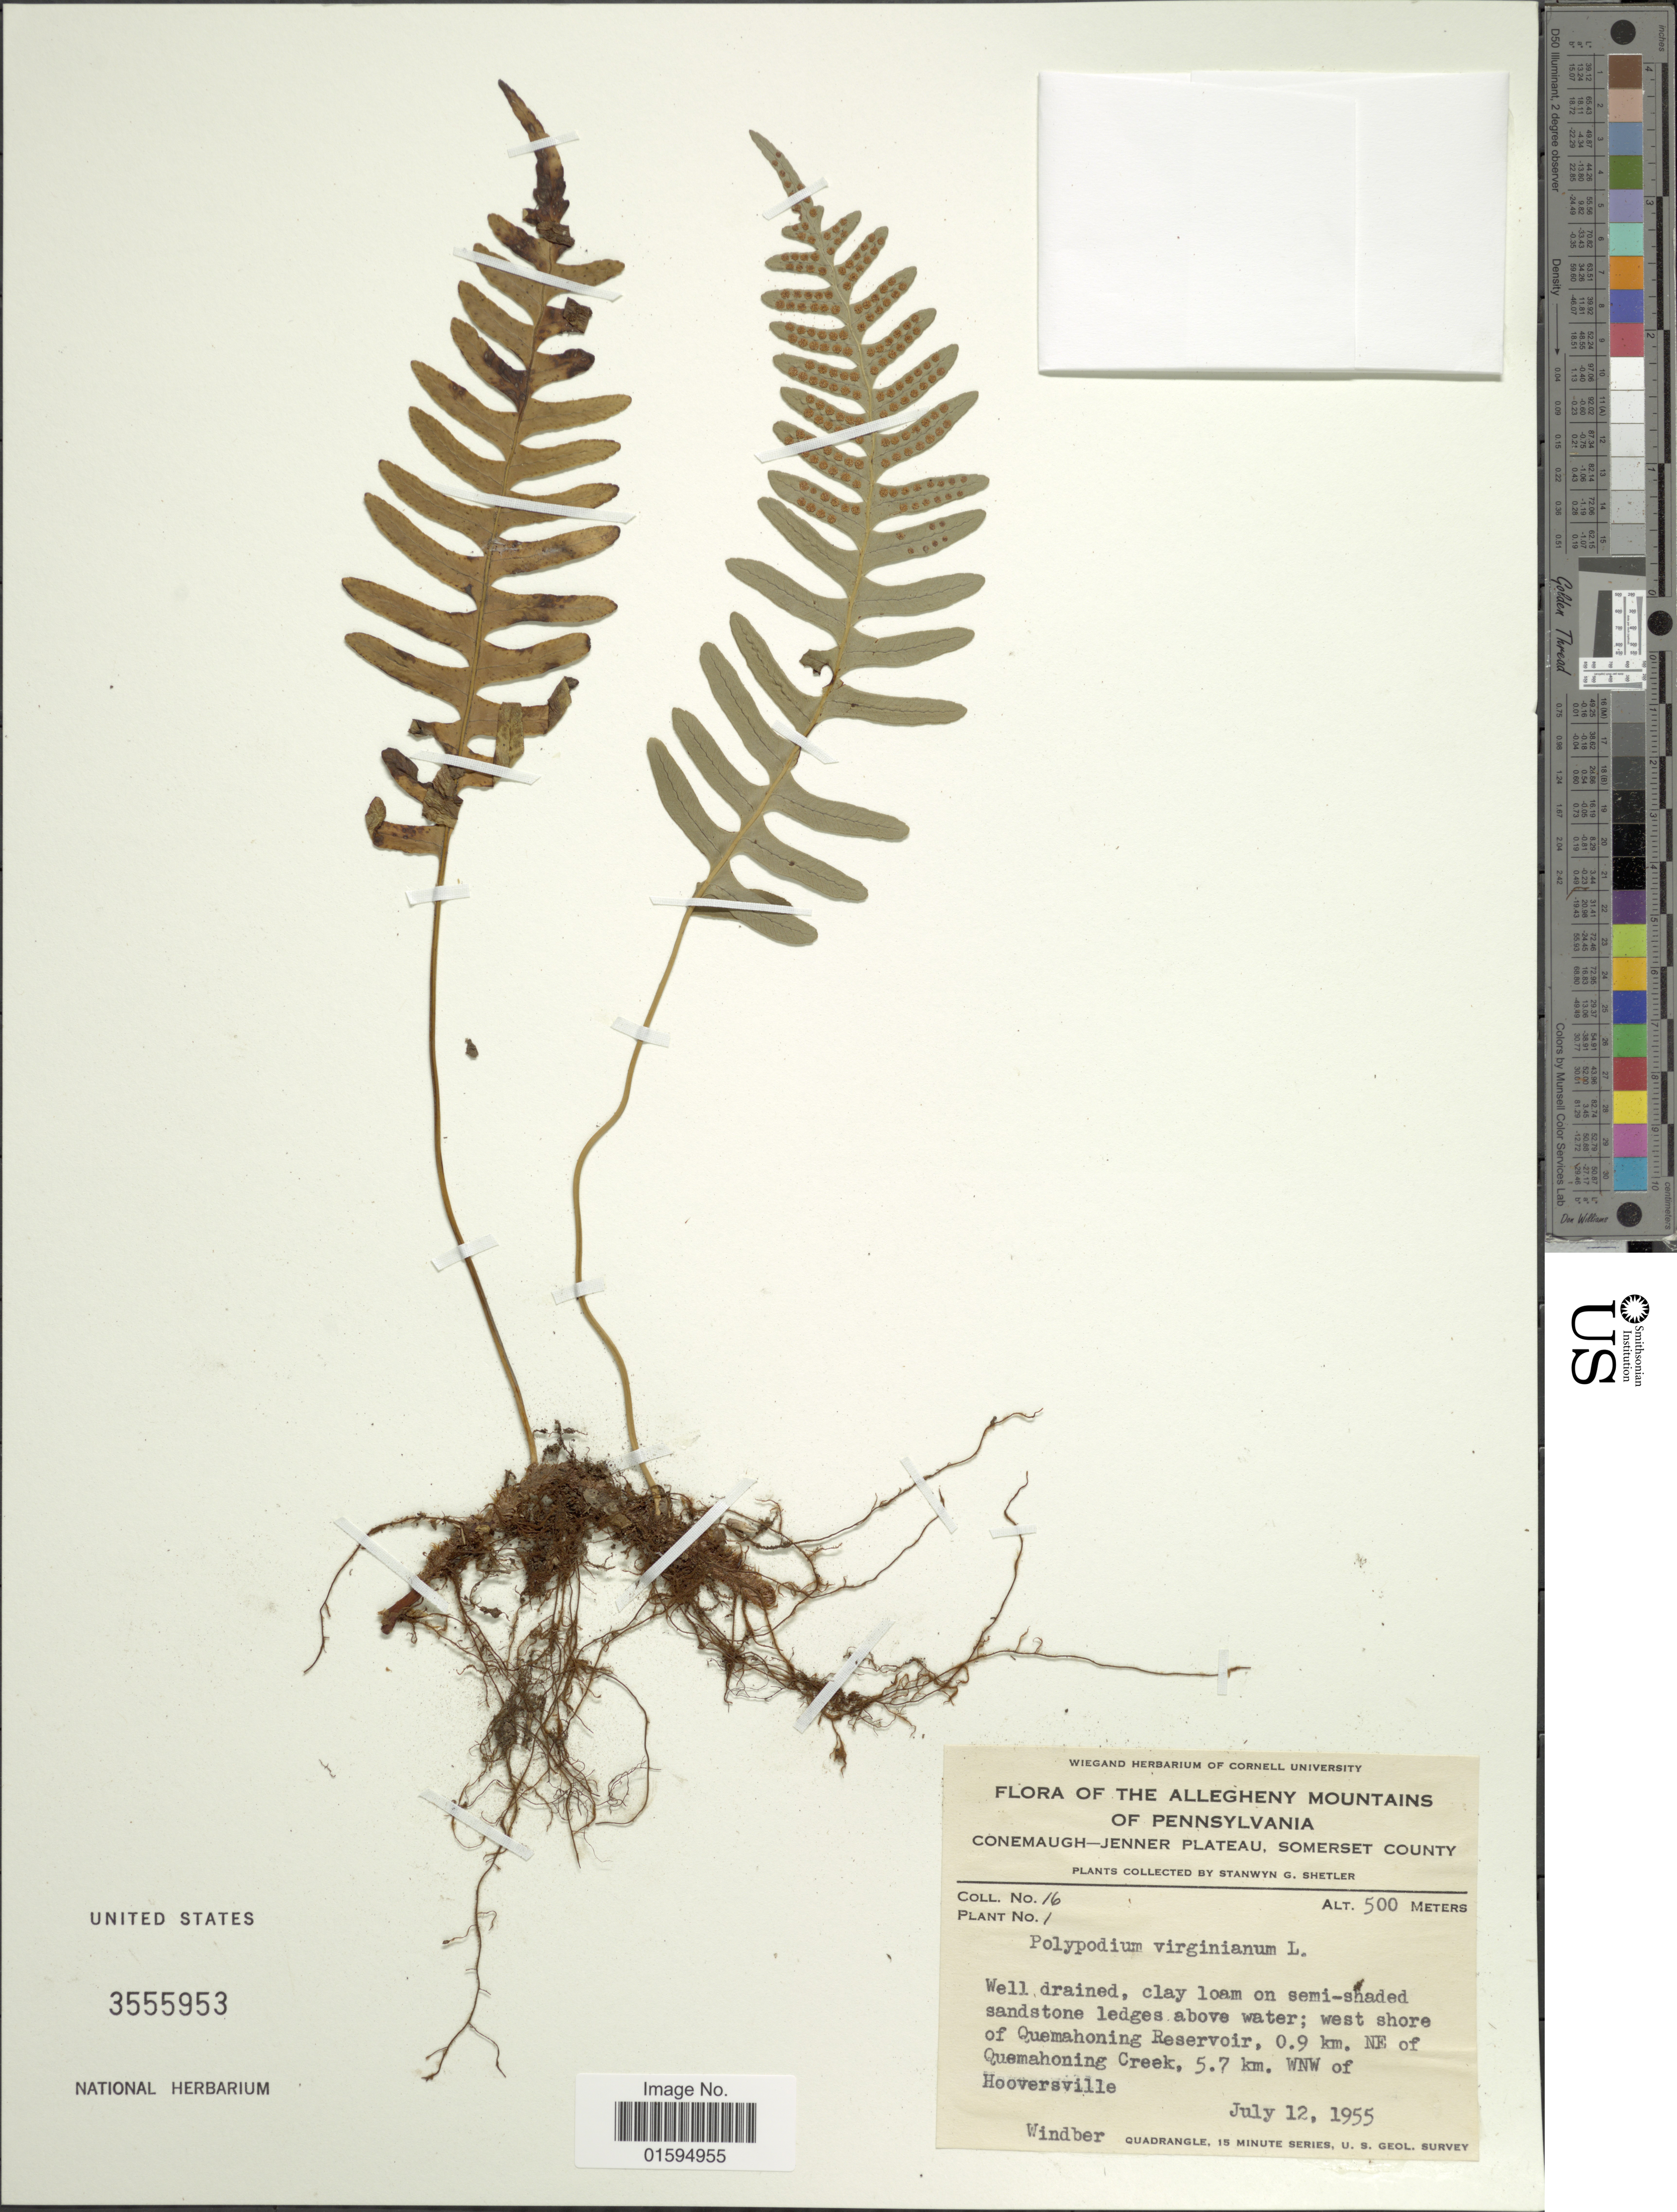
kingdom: Plantae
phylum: Tracheophyta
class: Polypodiopsida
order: Polypodiales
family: Polypodiaceae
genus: Polypodium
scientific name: Polypodium virginianum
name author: L.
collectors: S. Shetler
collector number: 16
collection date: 1955-07-12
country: United States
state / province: Pennsylvania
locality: The Allegheny Mountains of Pennsylvania, Conemaugh - Jenner Plateau, Sommerset county, West shore of Quemahoning Reservoir, 0.9 km. NE of Quemahoning Creek, 5.7 km WNW of Hooversville.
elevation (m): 500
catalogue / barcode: US 3555953